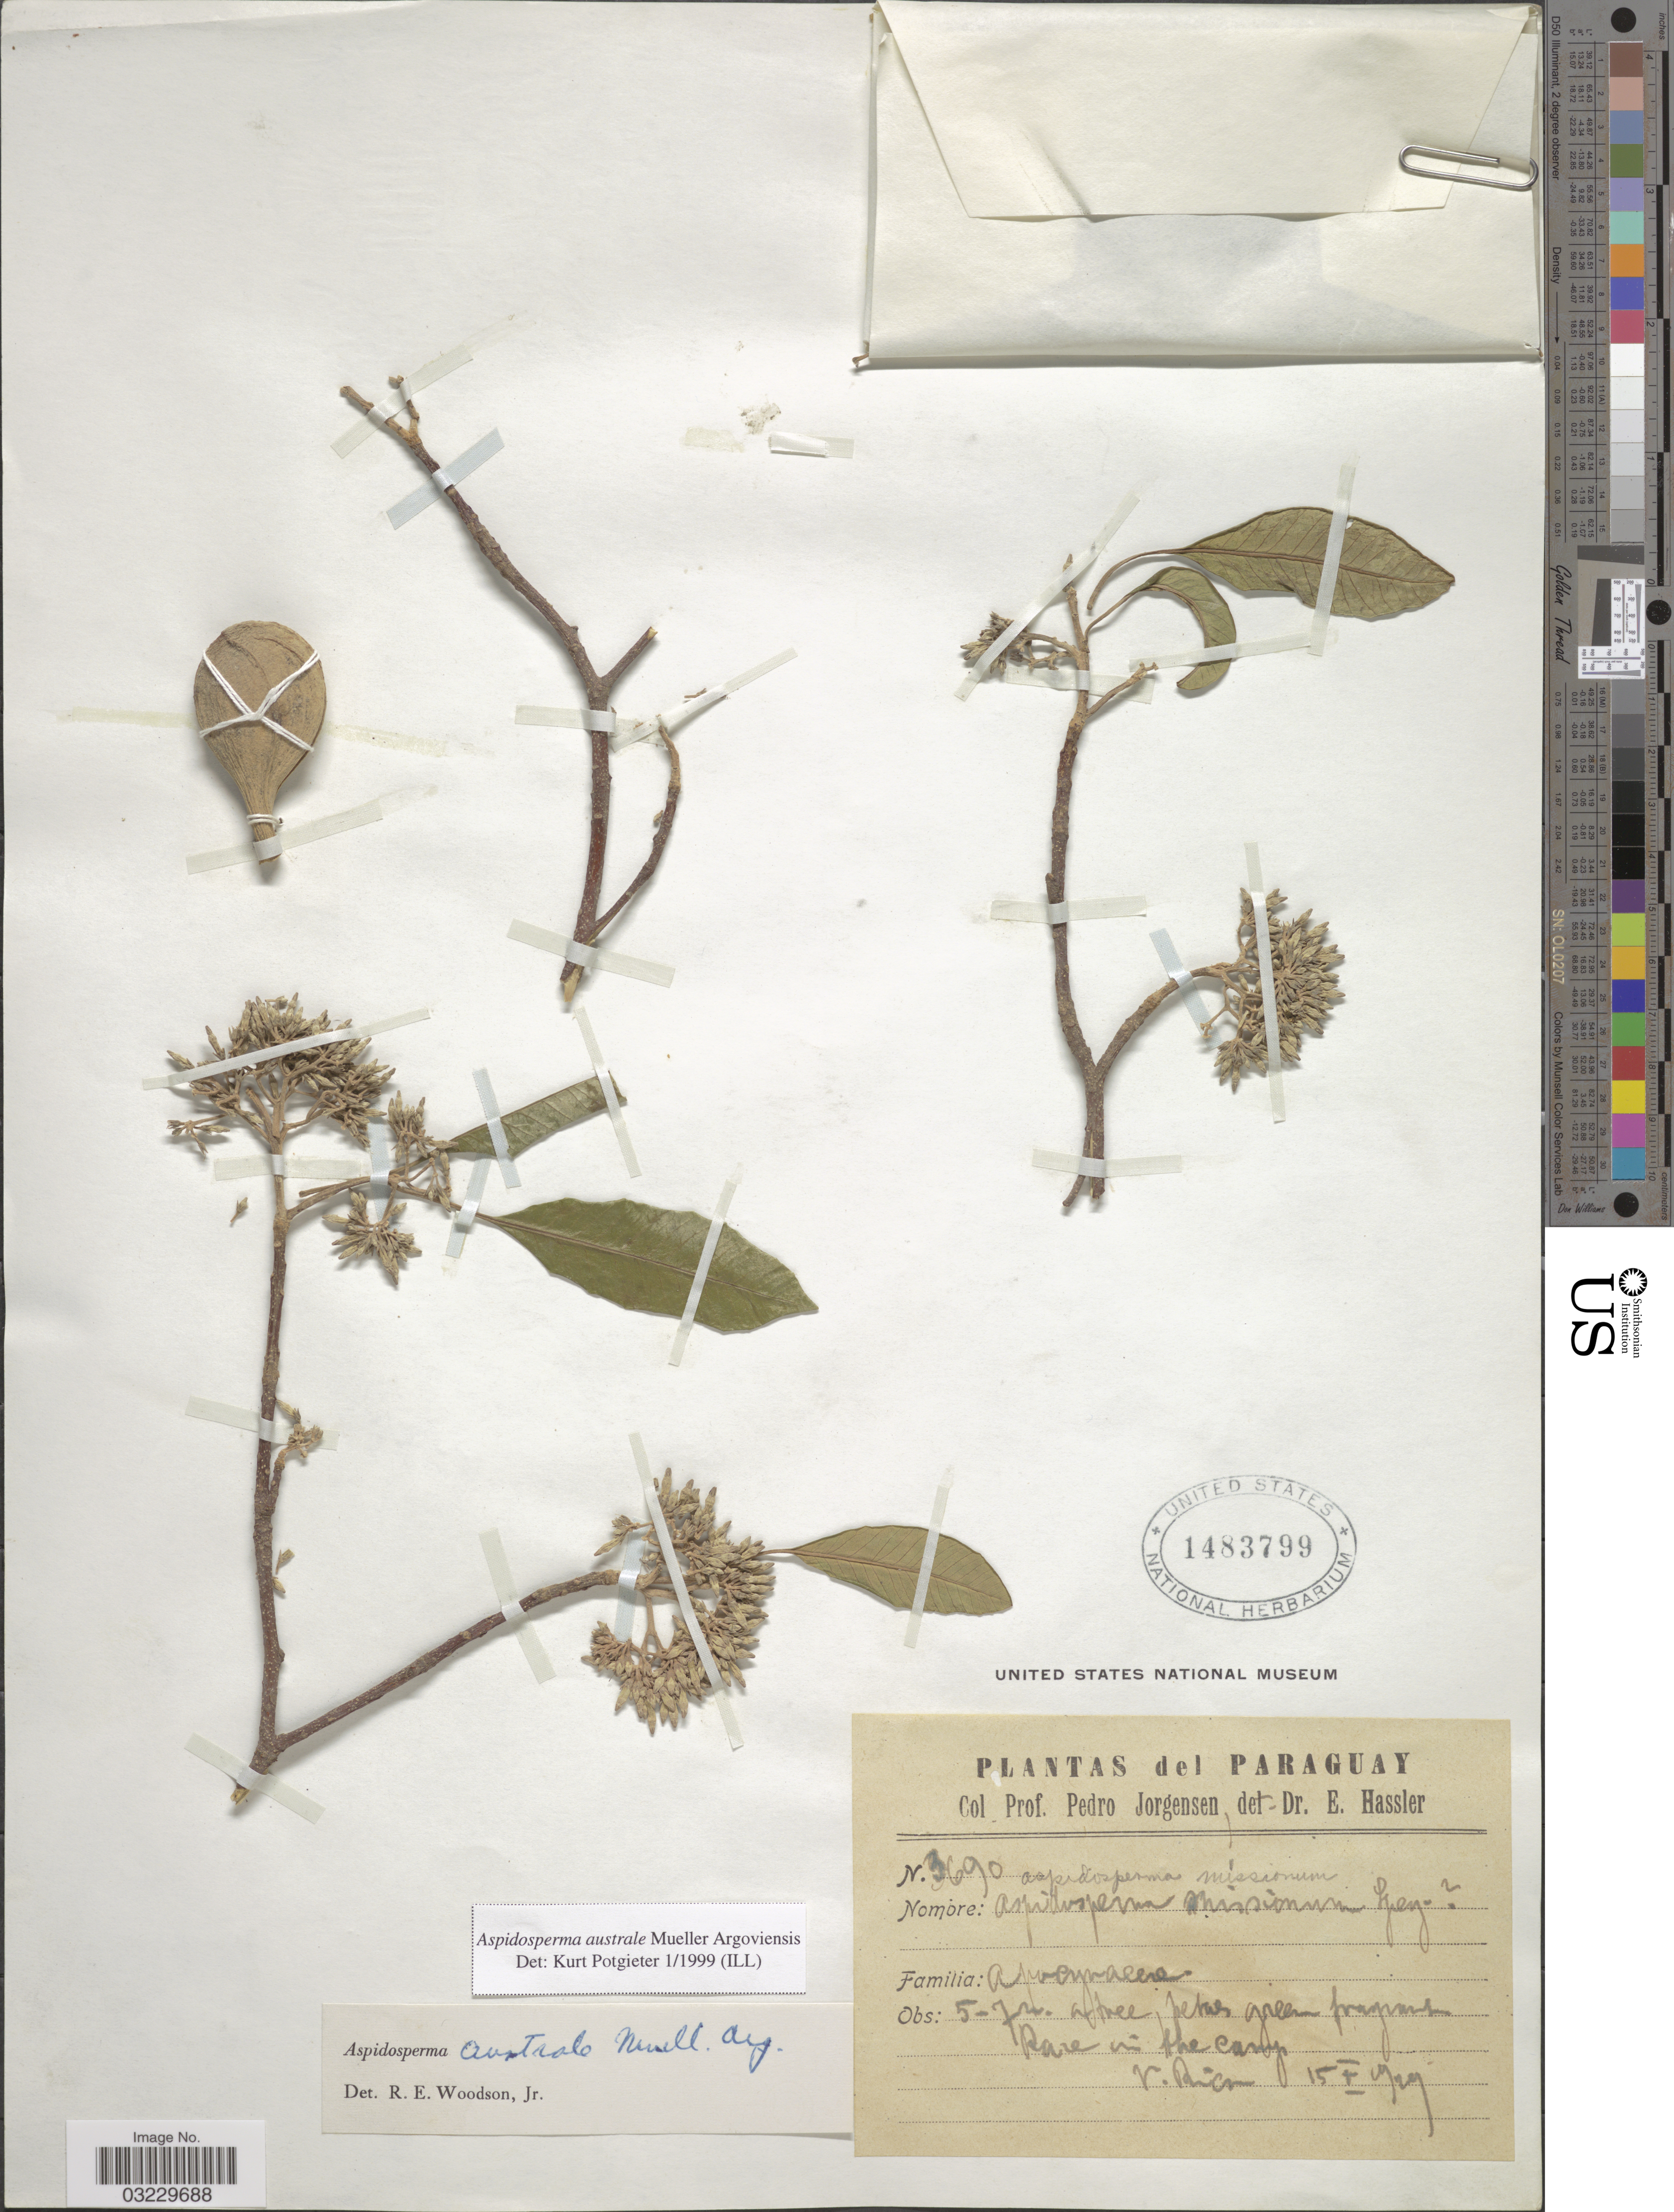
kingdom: Plantae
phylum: Tracheophyta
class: Magnoliopsida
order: Gentianales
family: Apocynaceae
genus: Aspidosperma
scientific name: Aspidosperma australe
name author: Müll. Arg.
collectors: P. Jörgensen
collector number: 3690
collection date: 1929-10-15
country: Paraguay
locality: V. Rica.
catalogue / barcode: US 1483799